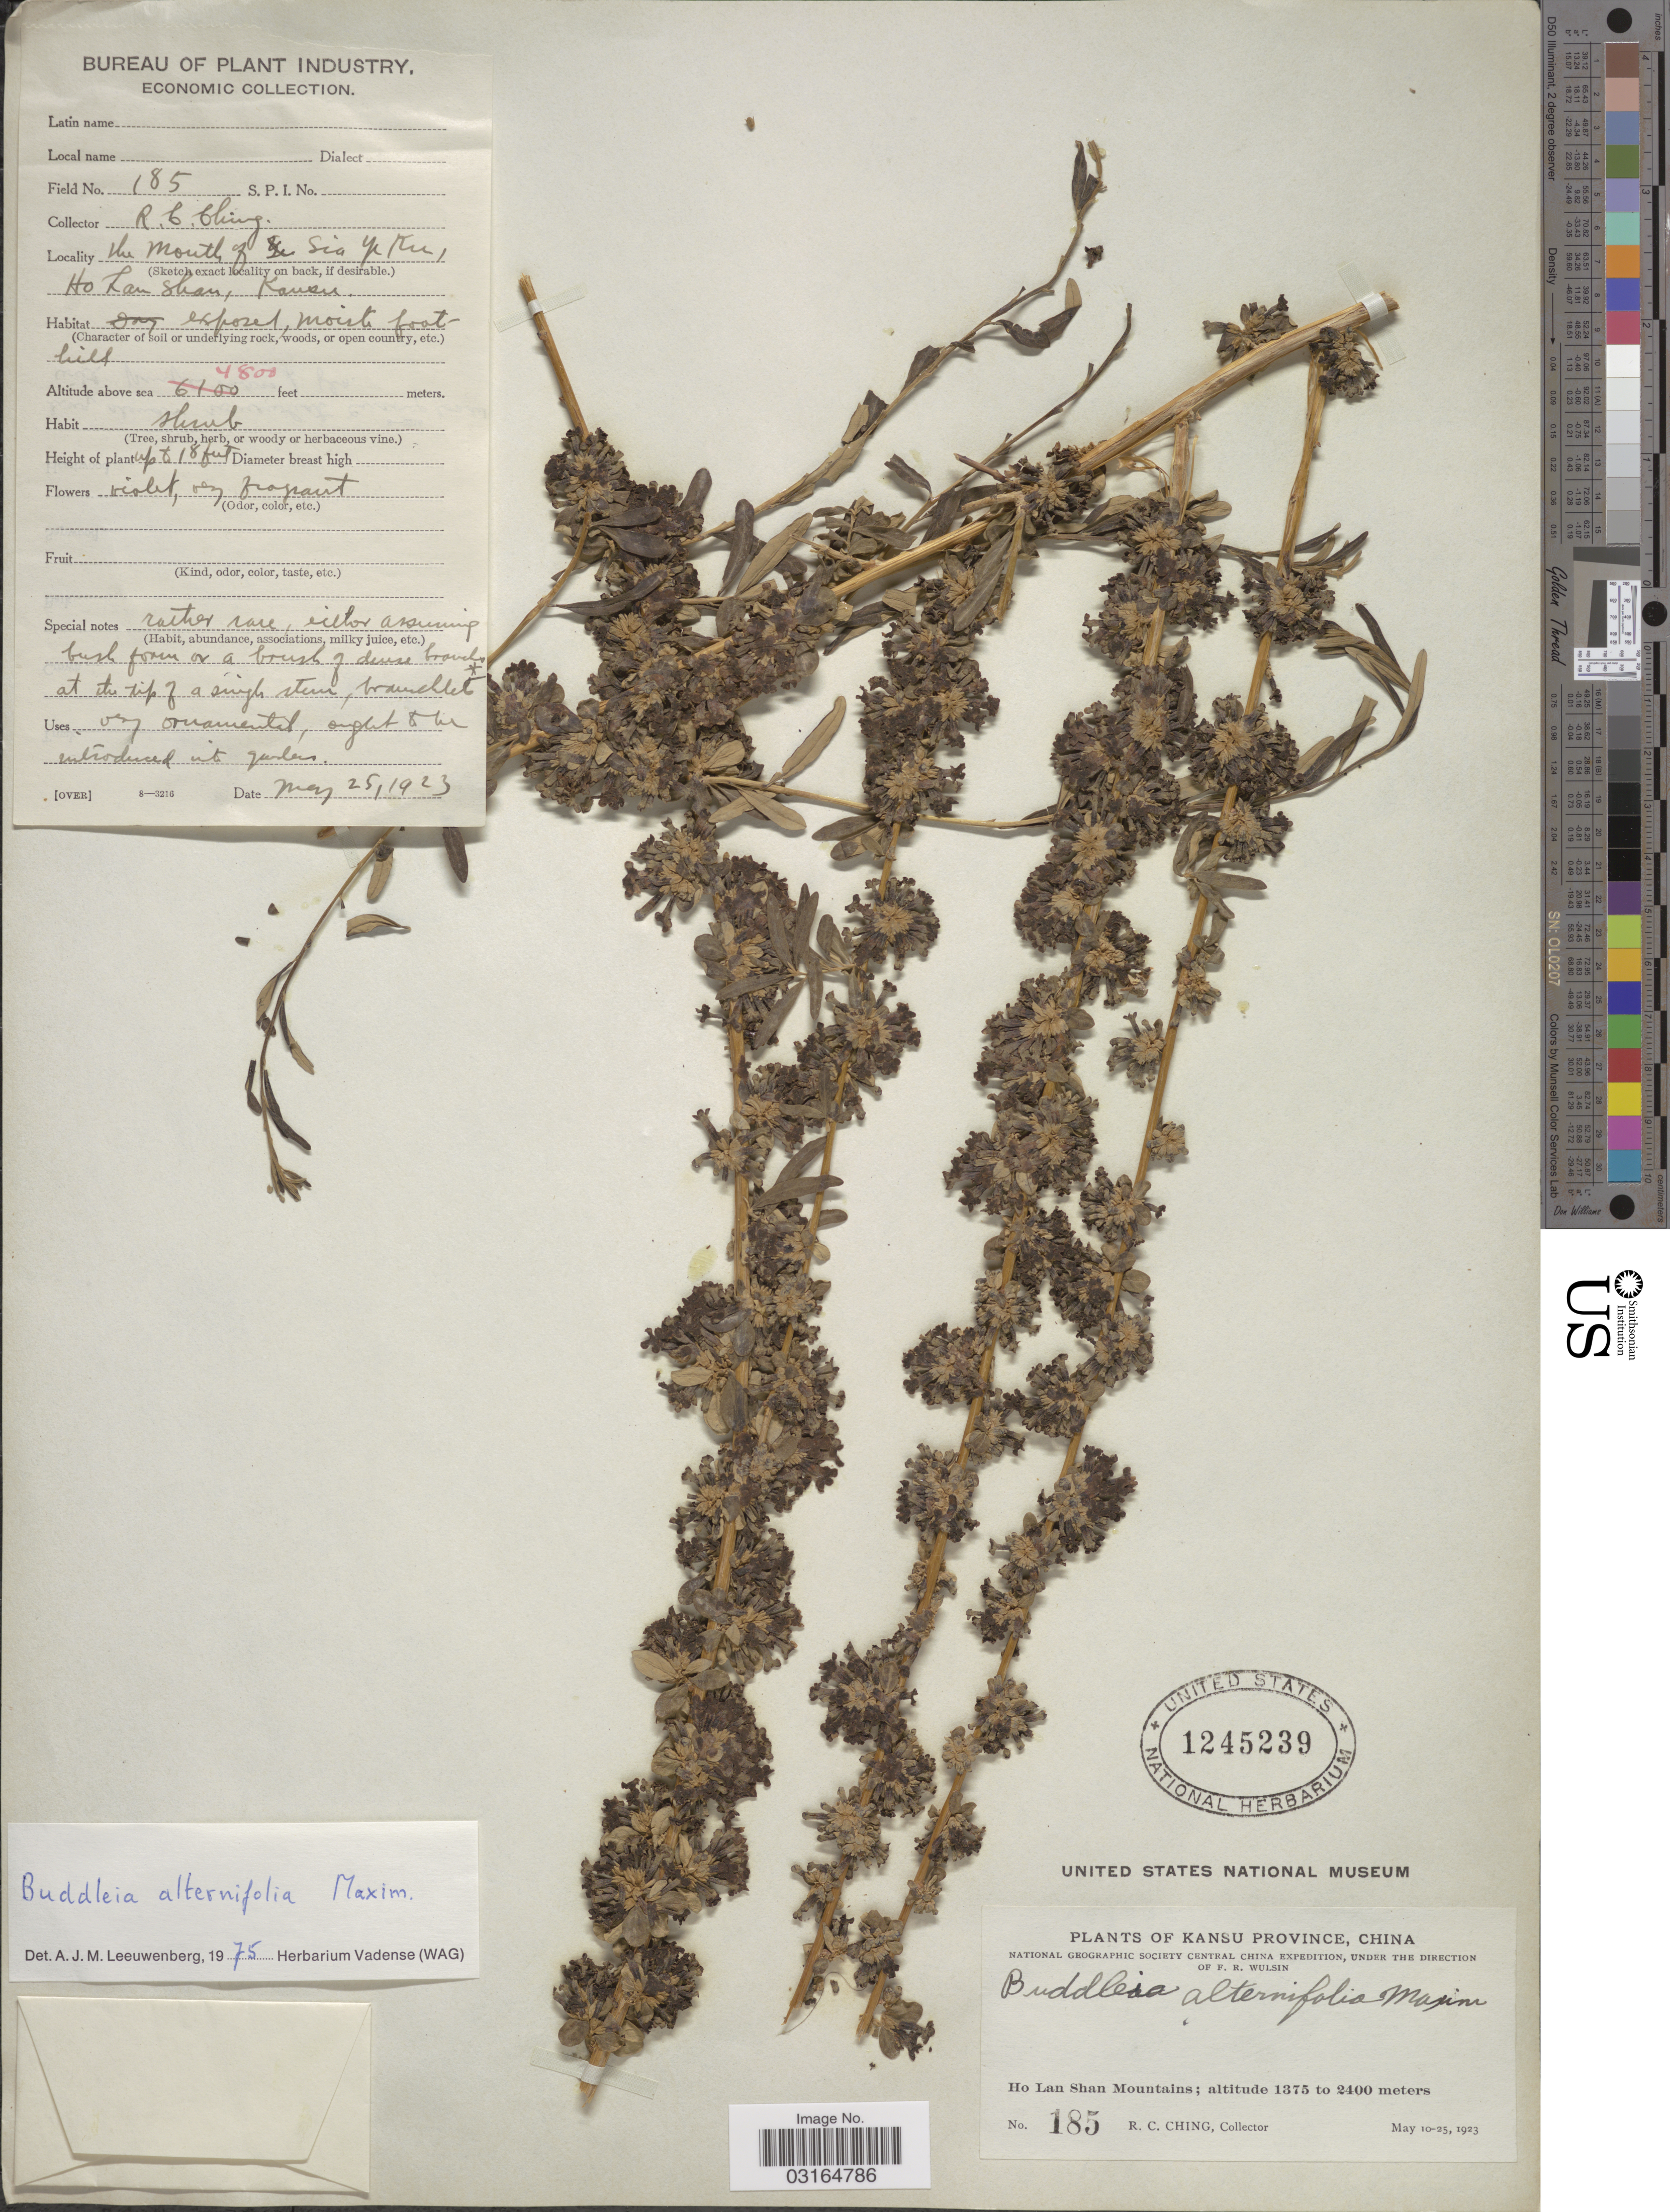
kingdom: Plantae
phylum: Tracheophyta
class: Magnoliopsida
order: Lamiales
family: Scrophulariaceae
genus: Buddleja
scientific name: Buddleja asiatica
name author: Lour.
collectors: R. C. Ching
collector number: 185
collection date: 1923-05-10/1923-05-25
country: China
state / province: Gansu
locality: Kansu Province. Ho Lan Shan Mountains. The mouth of Sia Ye Ku, Ho Lan Shan, Kansu.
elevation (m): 1463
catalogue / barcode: US 1245239